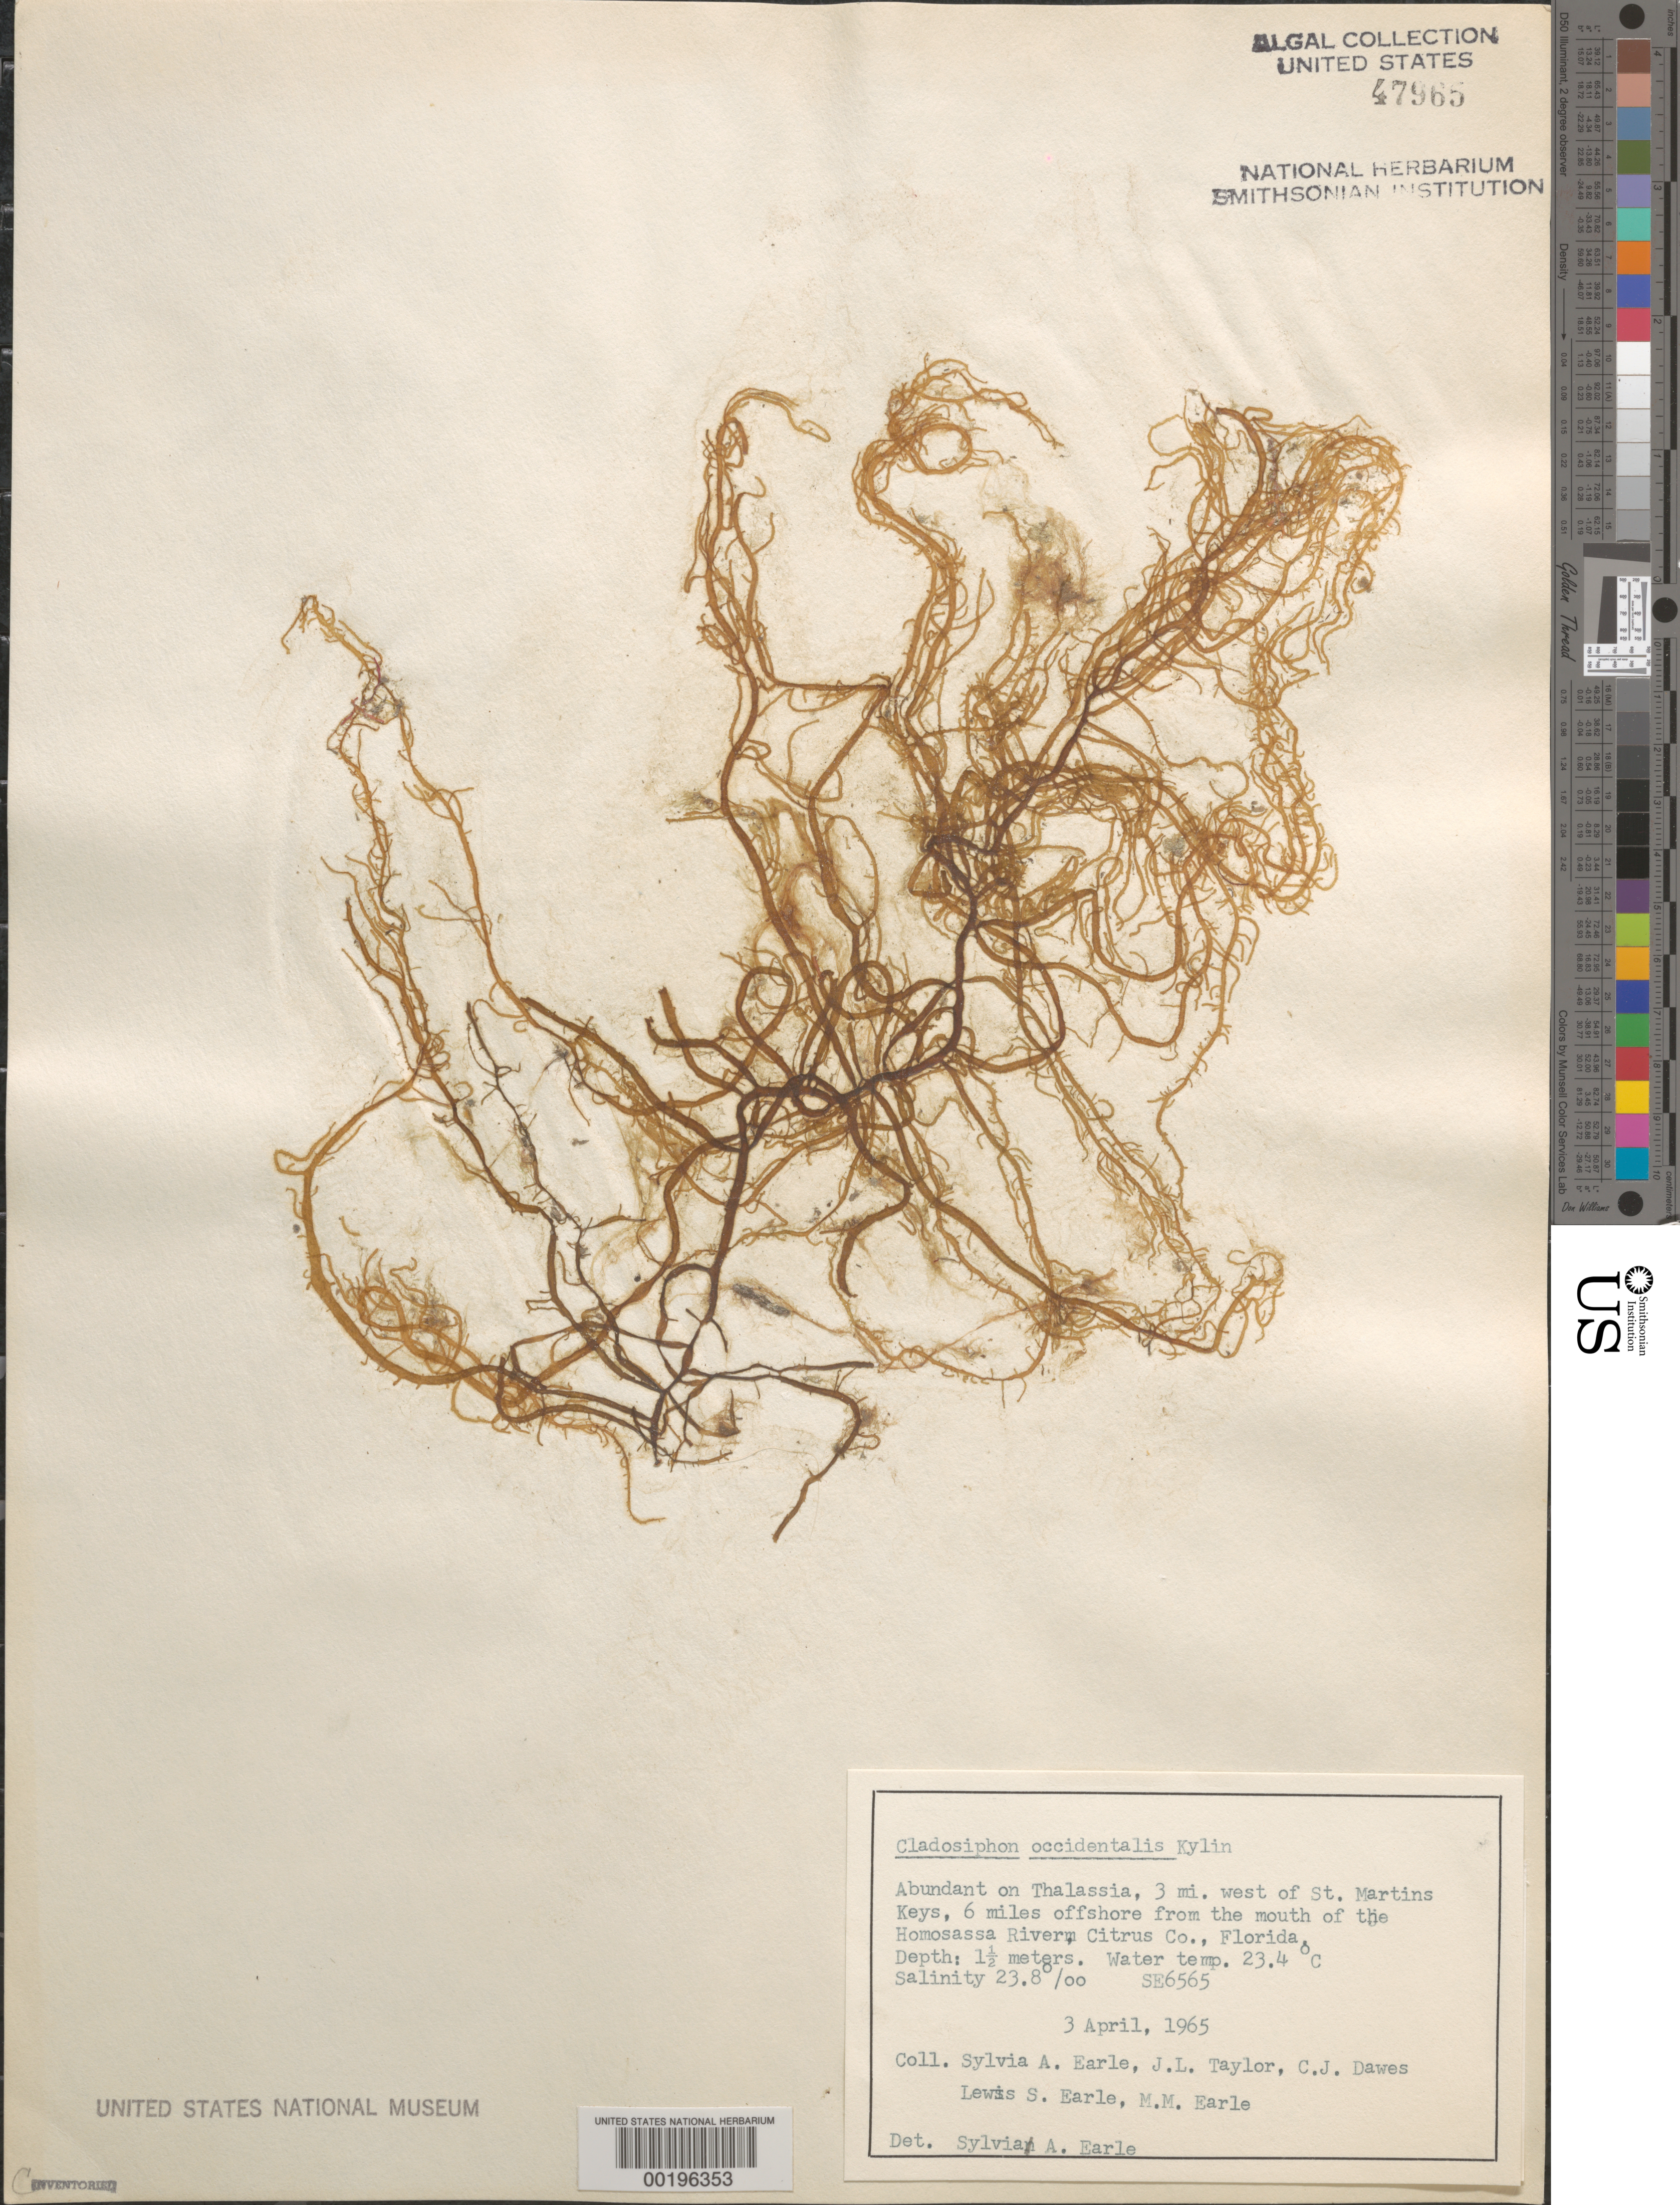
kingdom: Chromista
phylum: Ochrophyta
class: Phaeophyceae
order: Ectocarpales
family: Chordariaceae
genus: Cladosiphon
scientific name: Cladosiphon occidentalis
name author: Kylin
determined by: Earle, S. A.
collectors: S. A. Earle, J. L. Taylor, C. Dawes, L. Earle & M. Earle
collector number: SE 6565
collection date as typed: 03 Apr 1965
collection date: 1965-04-03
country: United States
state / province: Florida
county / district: Citrus County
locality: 6 miles off Homosassa River mouth, 3 miles west of St. Martins Keys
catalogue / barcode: US 47965